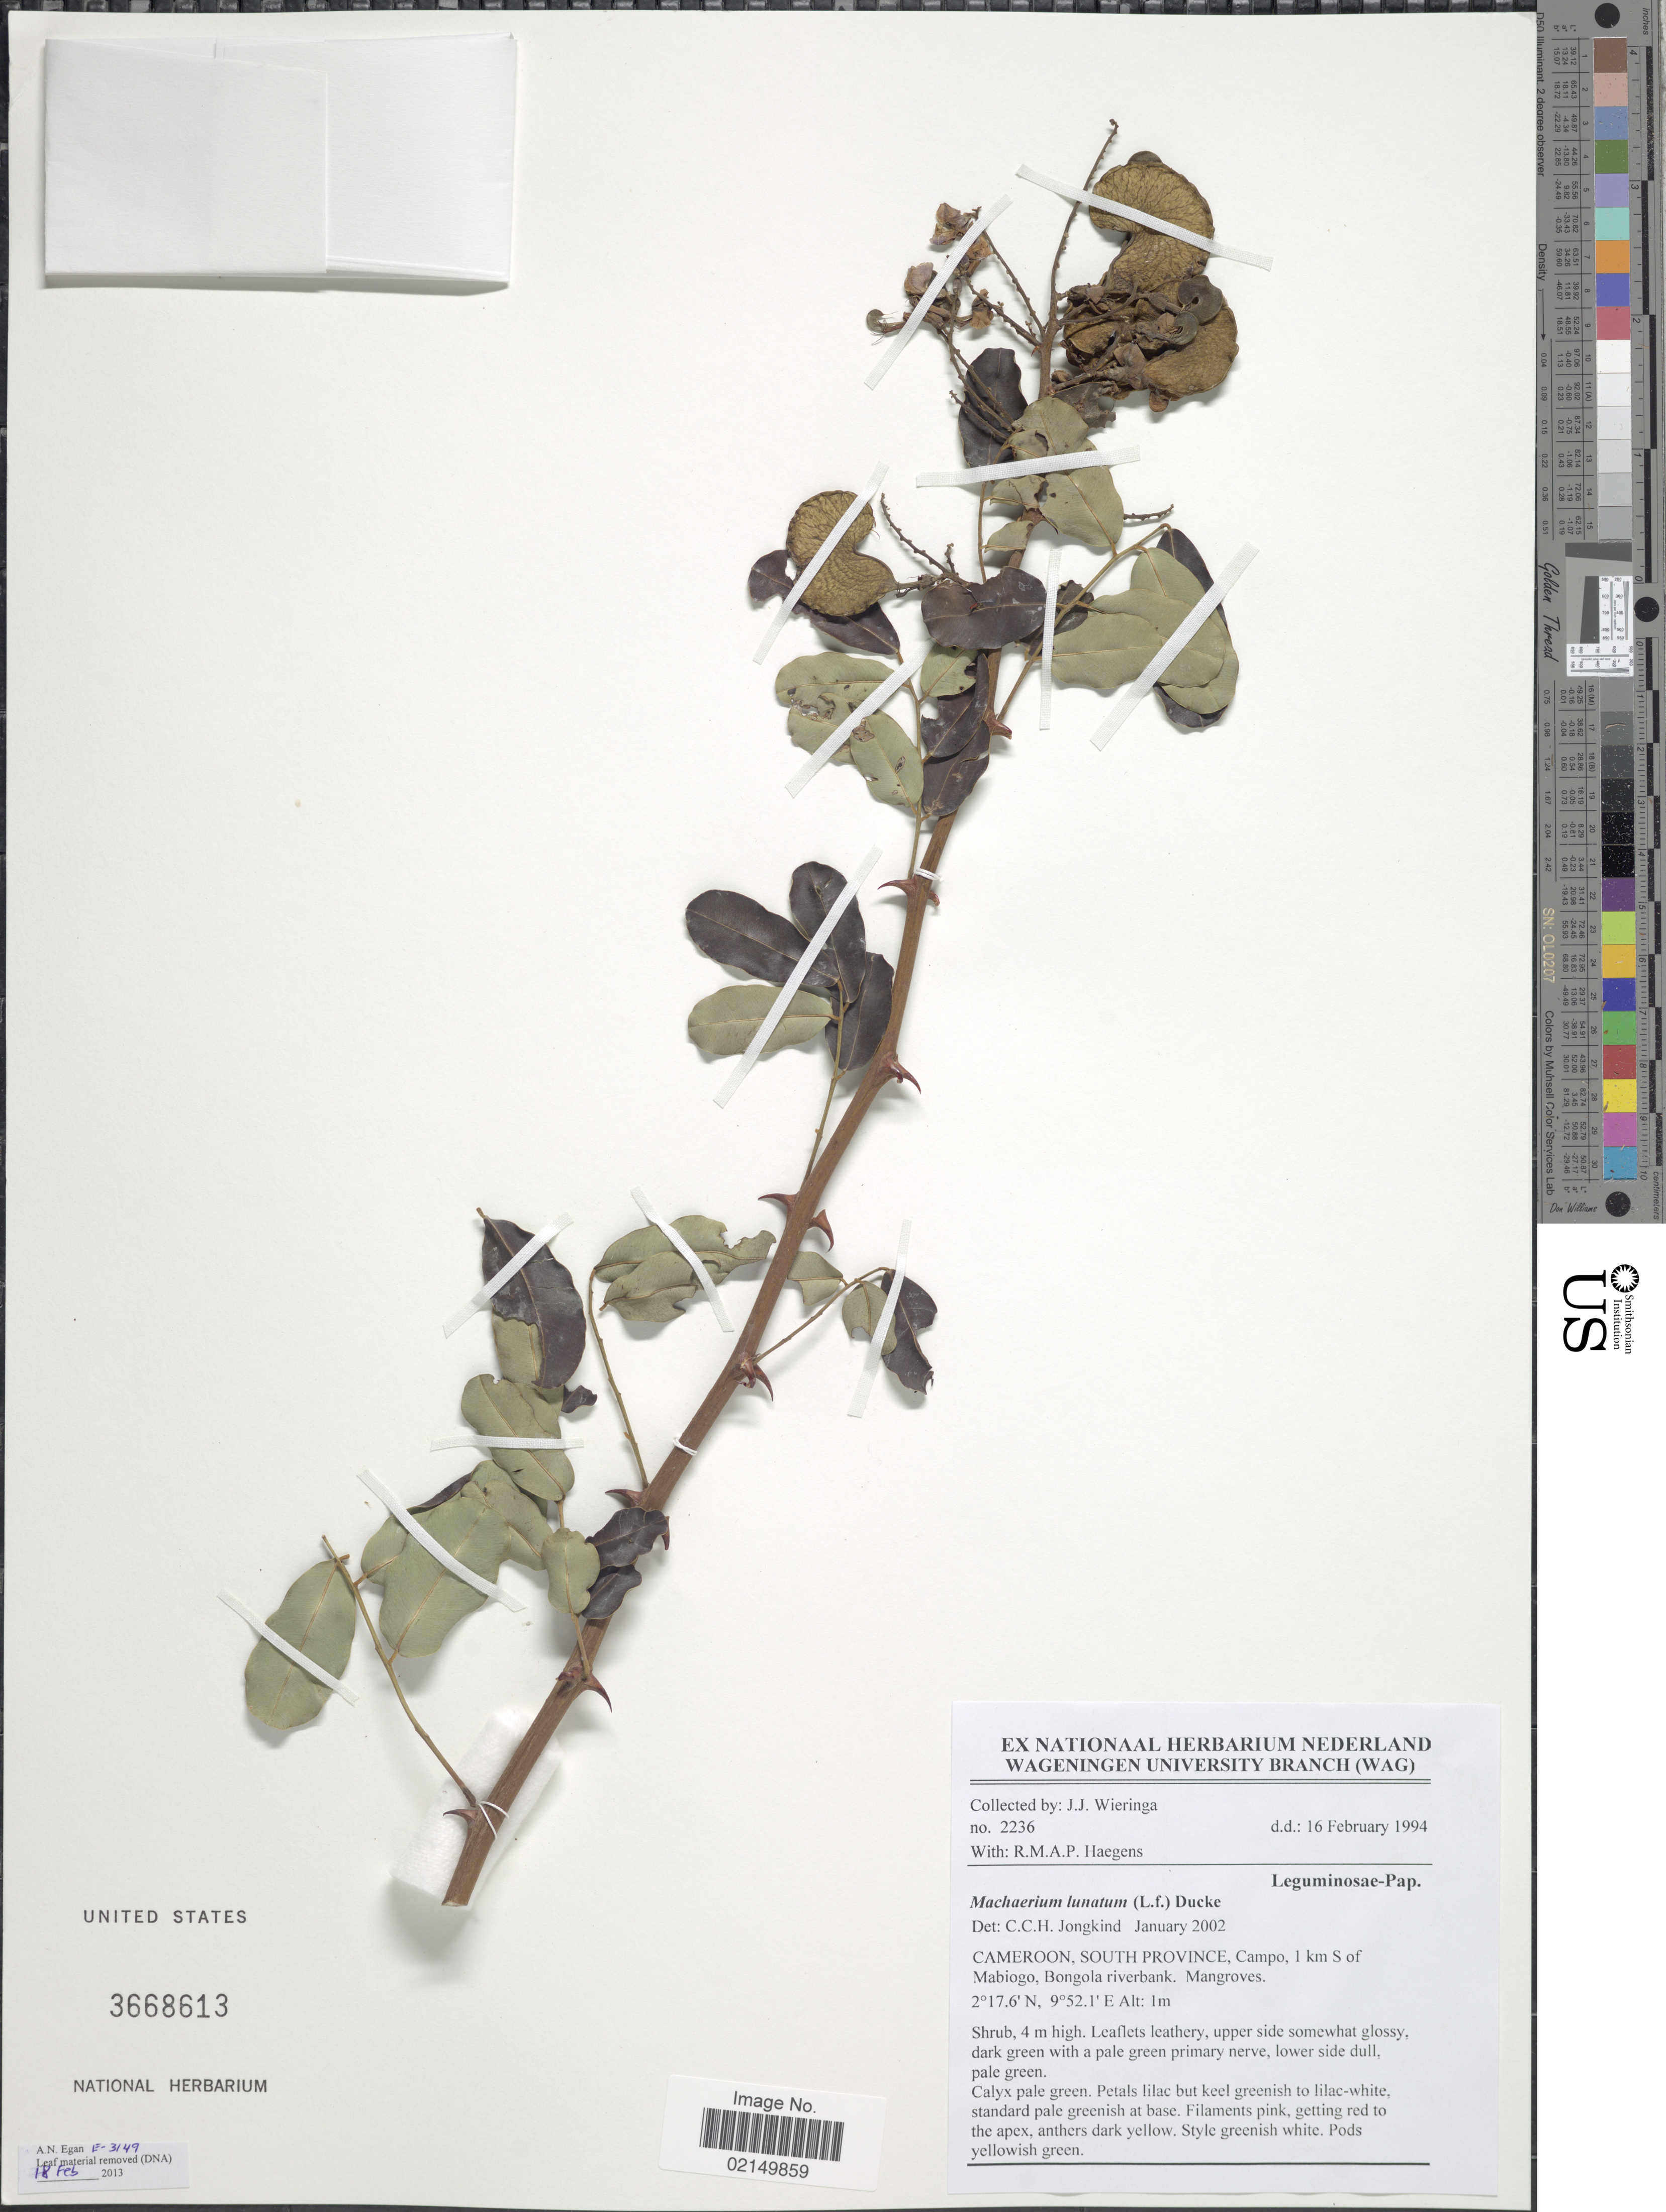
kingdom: Plantae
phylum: Tracheophyta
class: Magnoliopsida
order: Fabales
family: Fabaceae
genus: Machaerium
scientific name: Machaerium lunatum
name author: (L. f.) Ducke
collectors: J. Wieringa & R. Haegens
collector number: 2236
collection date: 1994-02-16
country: Cameroon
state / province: Sud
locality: South Province, Campo, 1 km S of Mabiogo, Bongola riverbank. Mangroves.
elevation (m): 1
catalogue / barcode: US 3668613